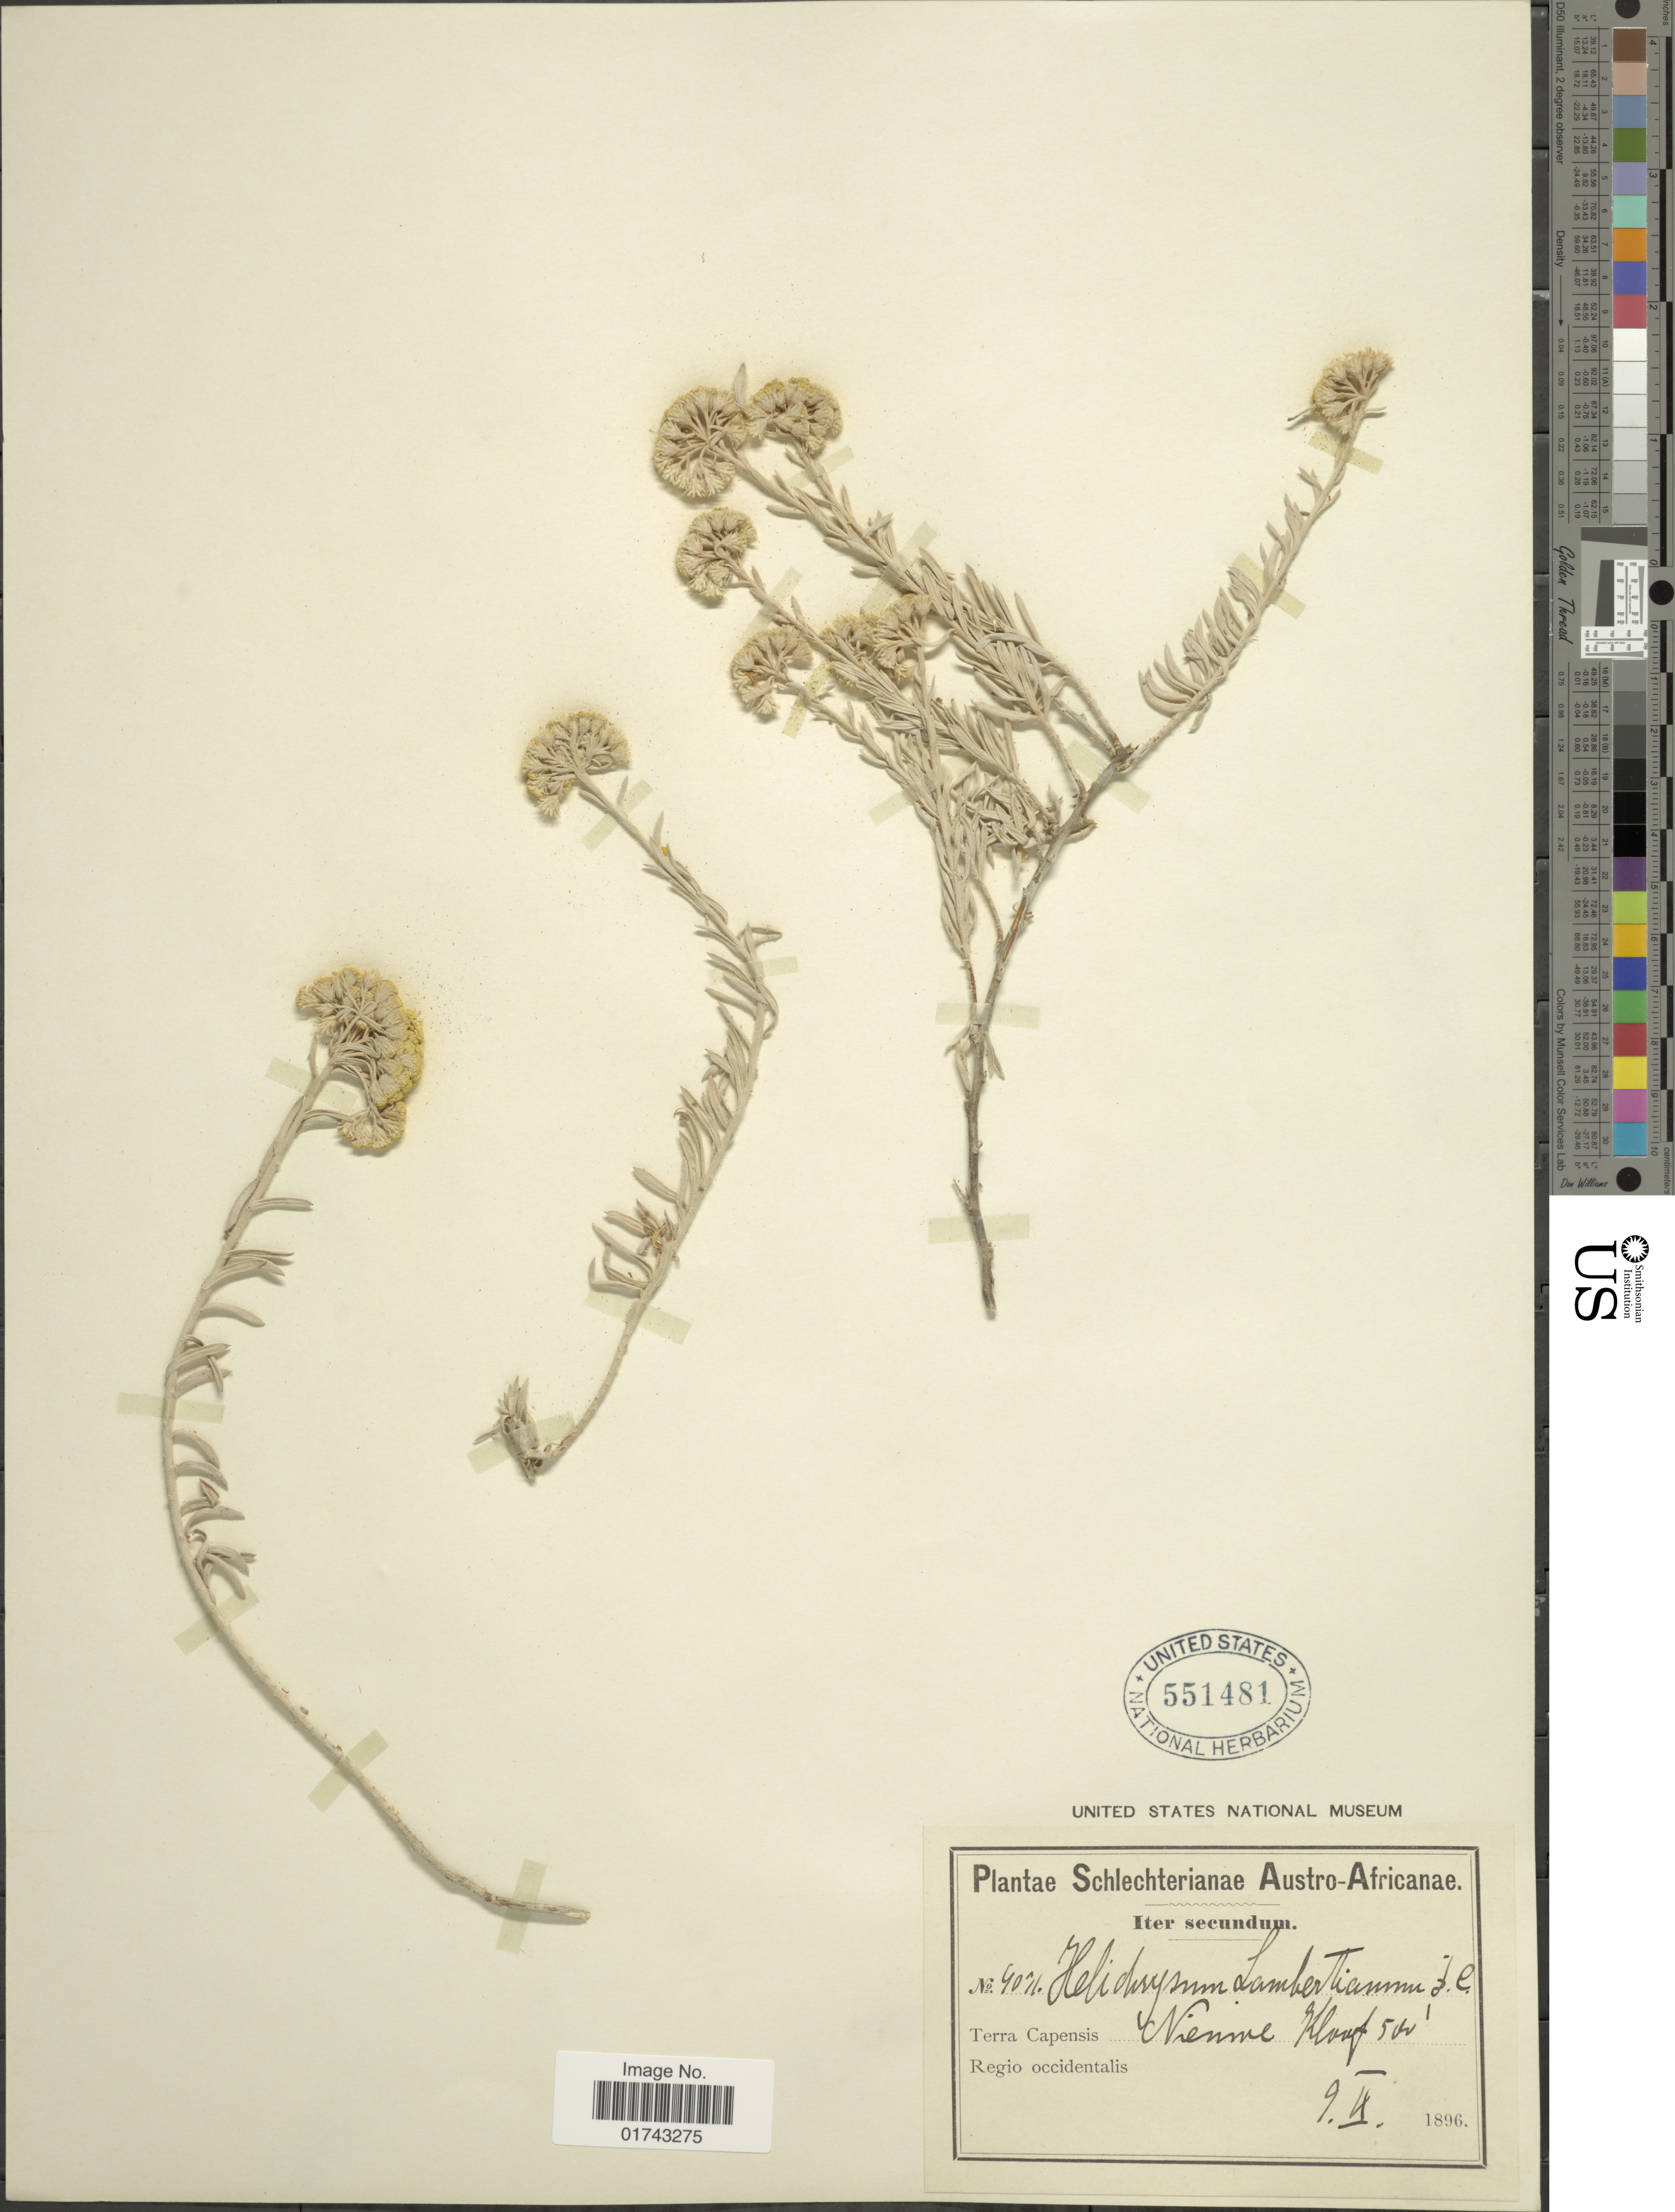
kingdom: Plantae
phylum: Tracheophyta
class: Magnoliopsida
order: Asterales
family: Asteraceae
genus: Helichrysum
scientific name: Helichrysum lambertianum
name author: DC.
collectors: Schlechter, --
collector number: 4071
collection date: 1896-09-09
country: South Africa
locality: Terra Capensis, Regio occidentalis, Nieuwe kloof.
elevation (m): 152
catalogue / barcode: US 551481